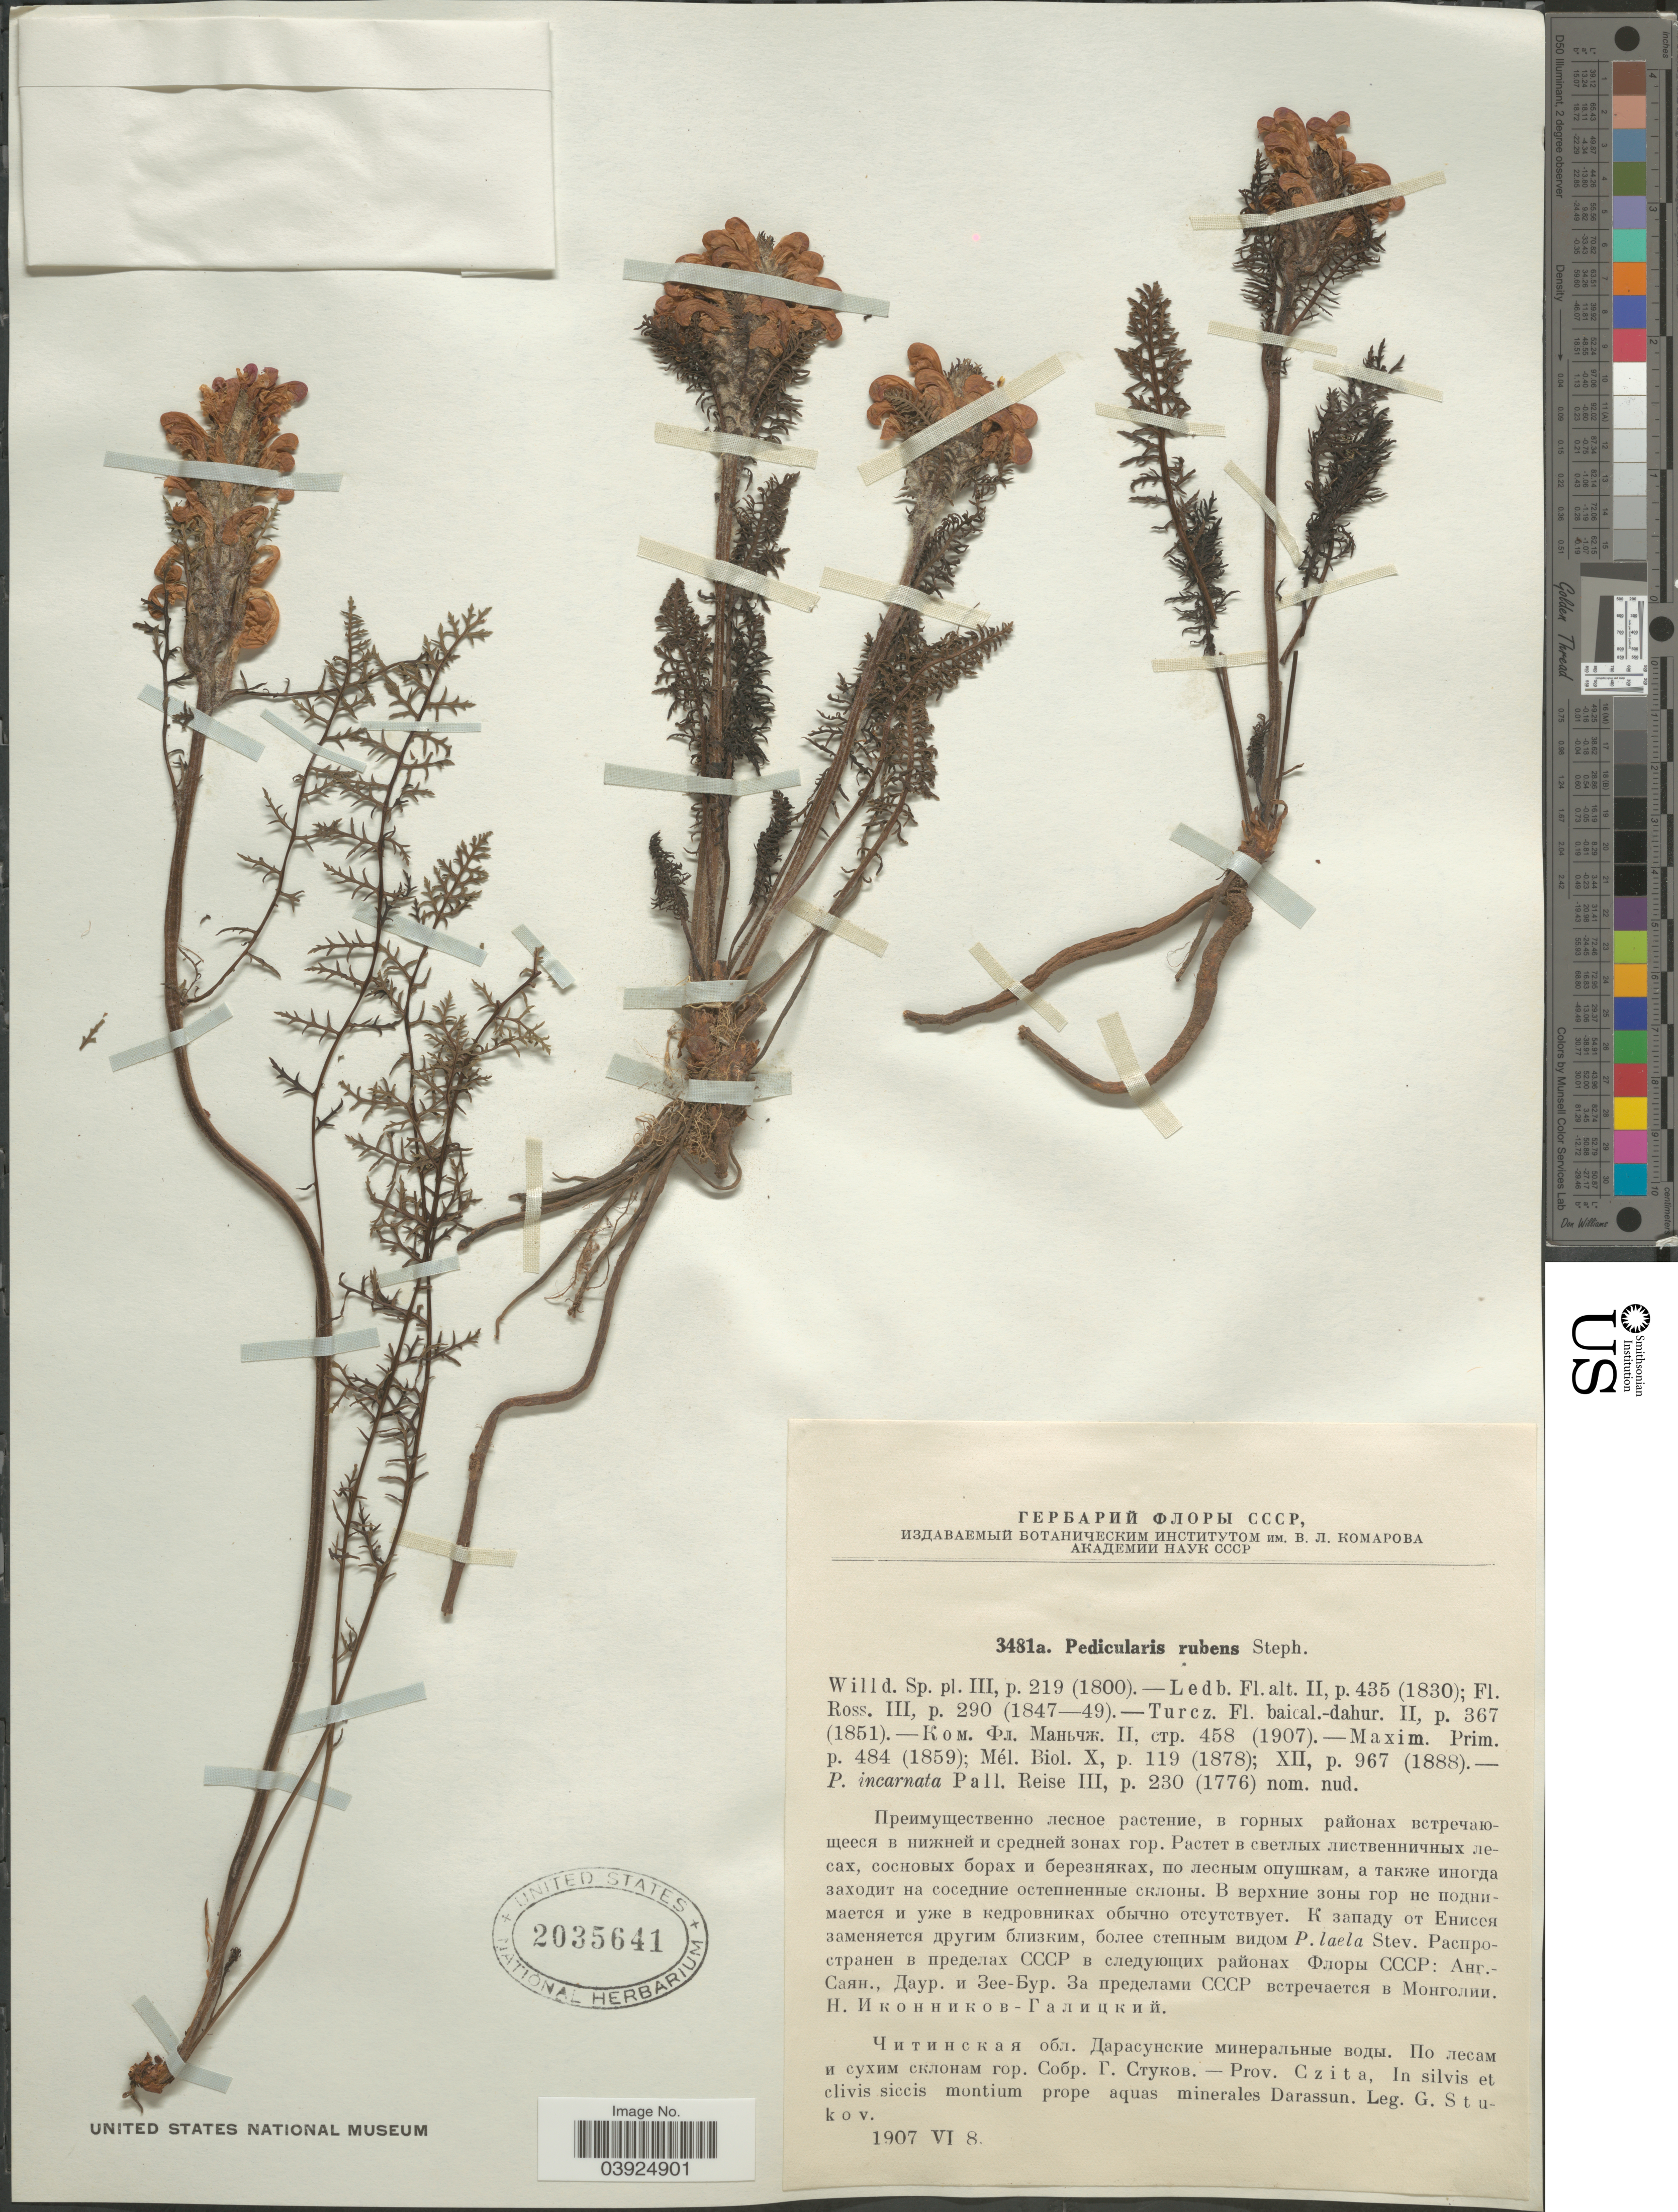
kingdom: Plantae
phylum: Tracheophyta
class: Magnoliopsida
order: Lamiales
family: Orobanchaceae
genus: Pedicularis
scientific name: Pedicularis rubens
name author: Steph.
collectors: G. Stukov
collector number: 3481a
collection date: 1907-06-08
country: Russian Federation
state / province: Zabaykalsky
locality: Prov. Czita, In silvis et clivis siccis montium prope aquas minerales Darassun.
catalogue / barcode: US 2035641